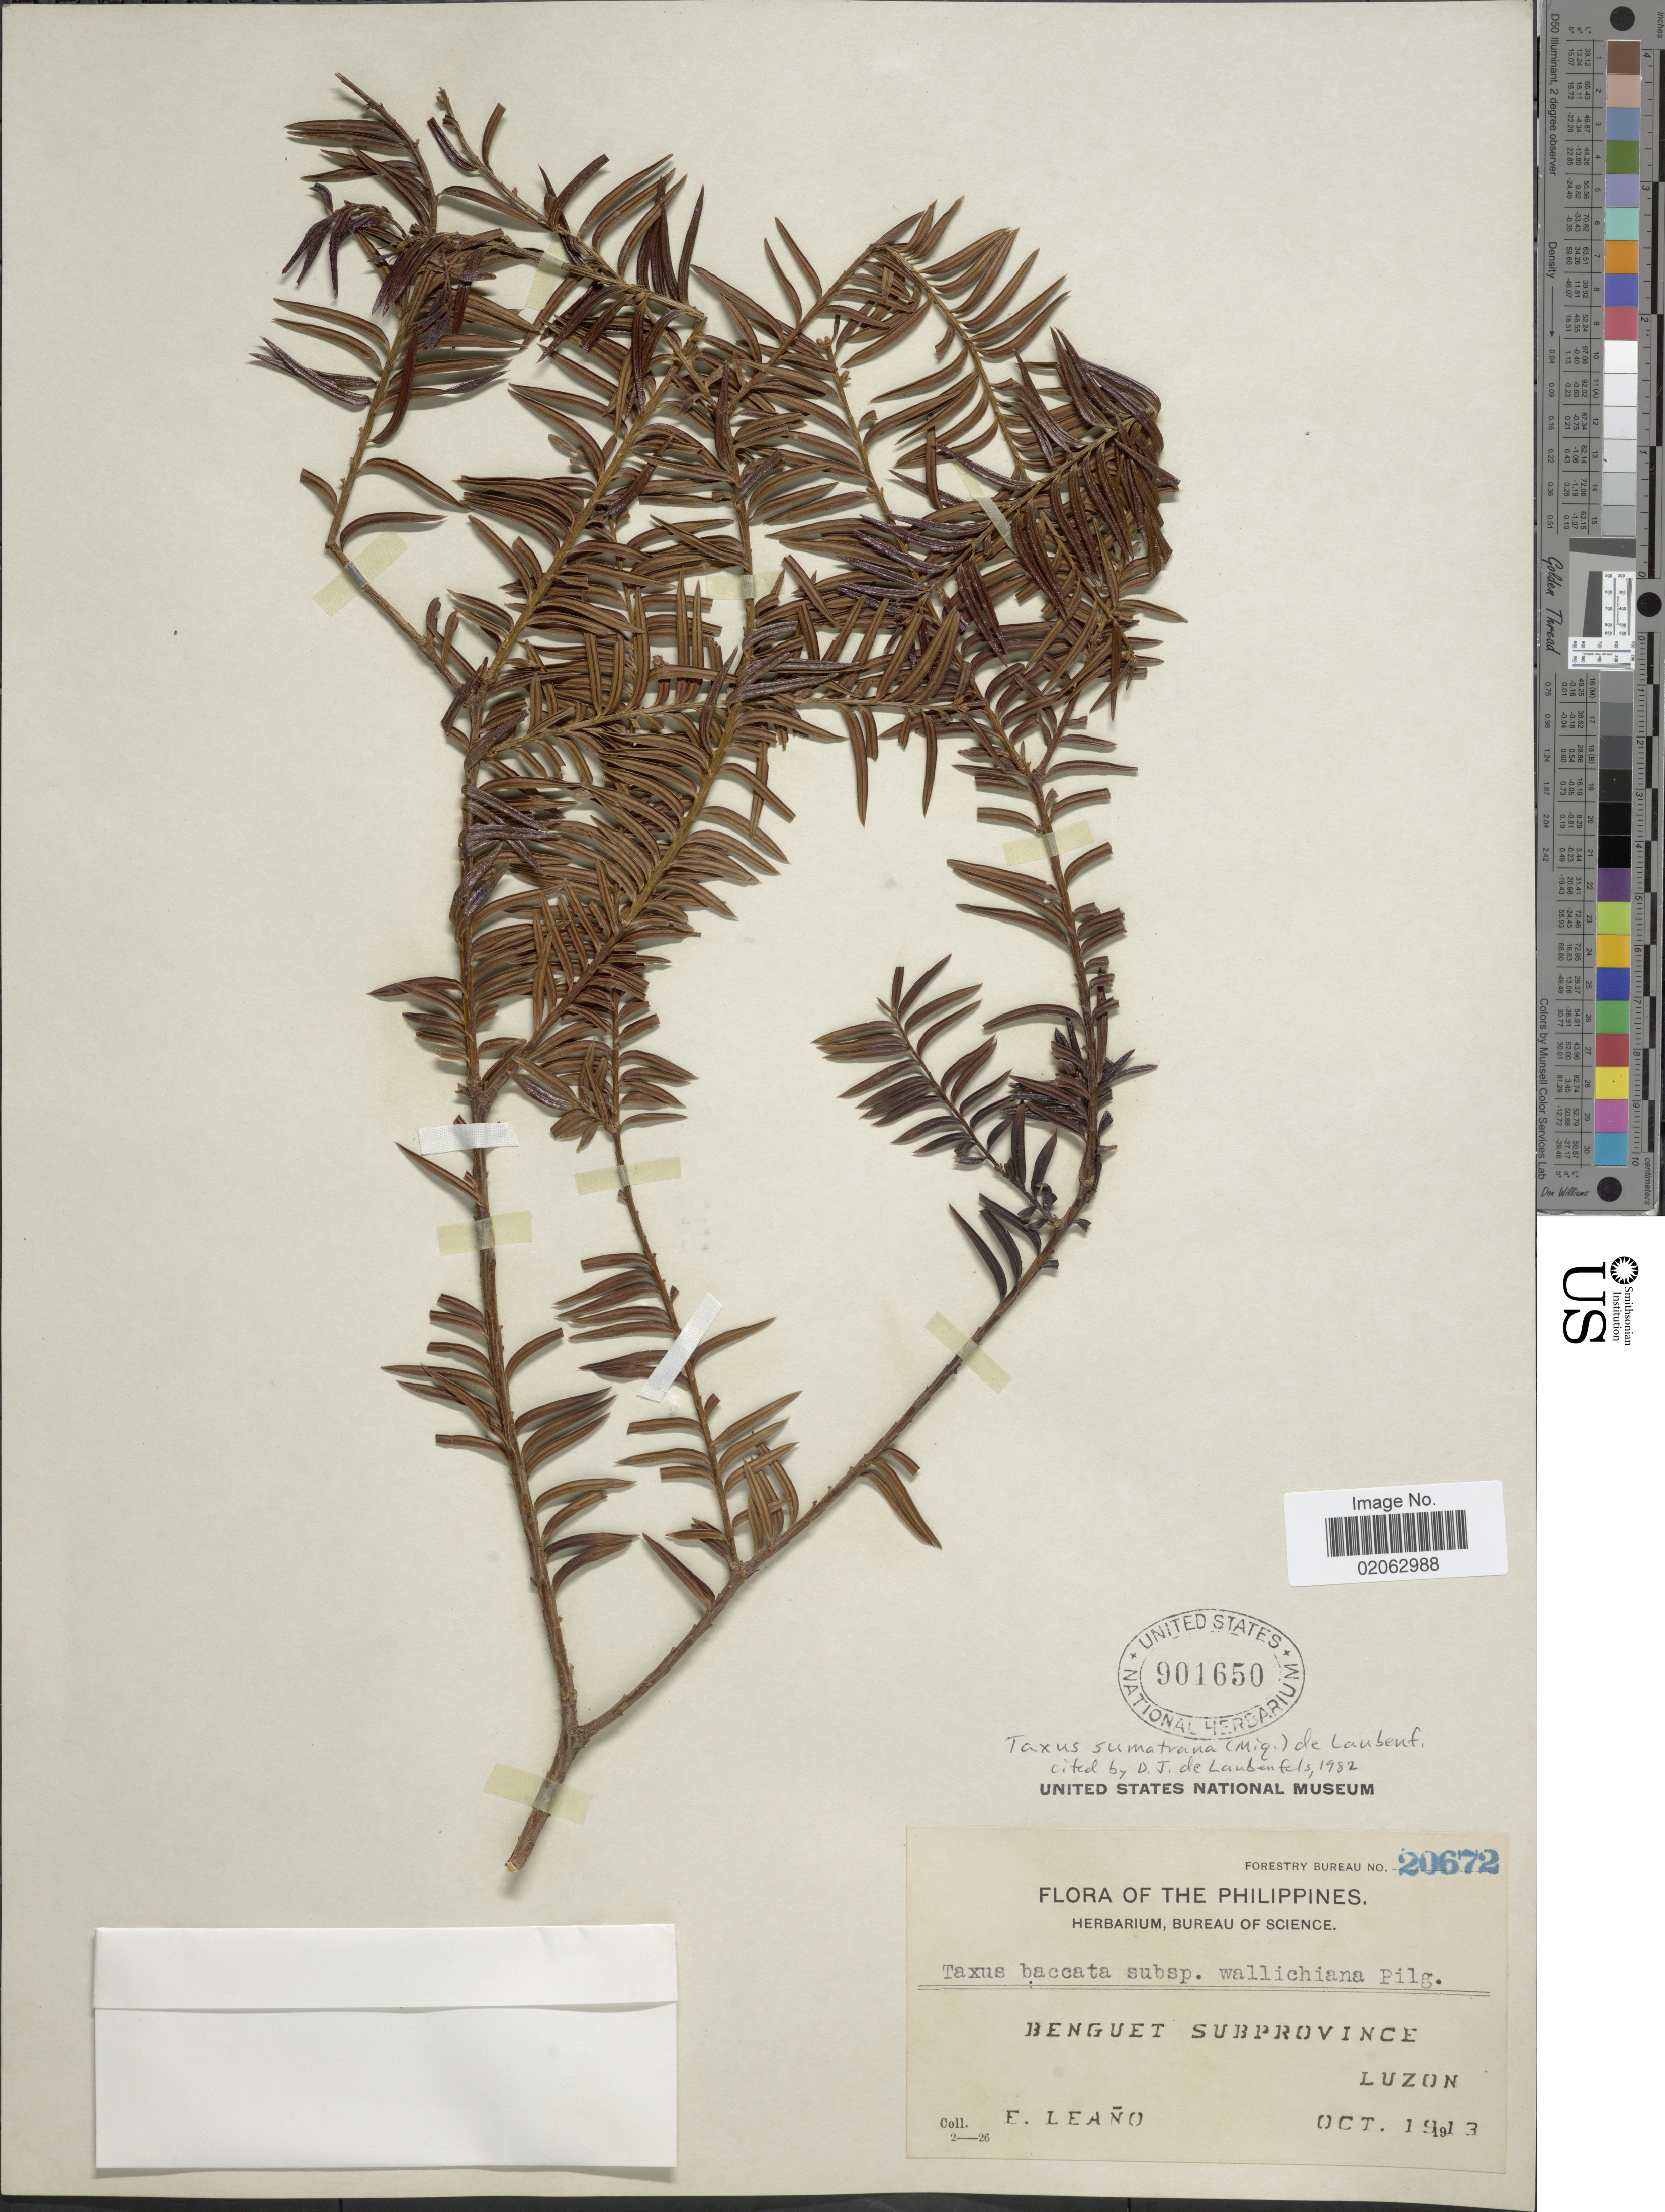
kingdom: Plantae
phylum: Tracheophyta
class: Pinopsida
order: Pinales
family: Taxaceae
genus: Taxus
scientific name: Taxus sumatrana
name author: (Miq.) de Laub.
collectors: E. Leano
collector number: forestry Bureau 20672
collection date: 1913-10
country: Philippines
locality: Benguet Subprovince, Luzon.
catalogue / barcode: US 901650